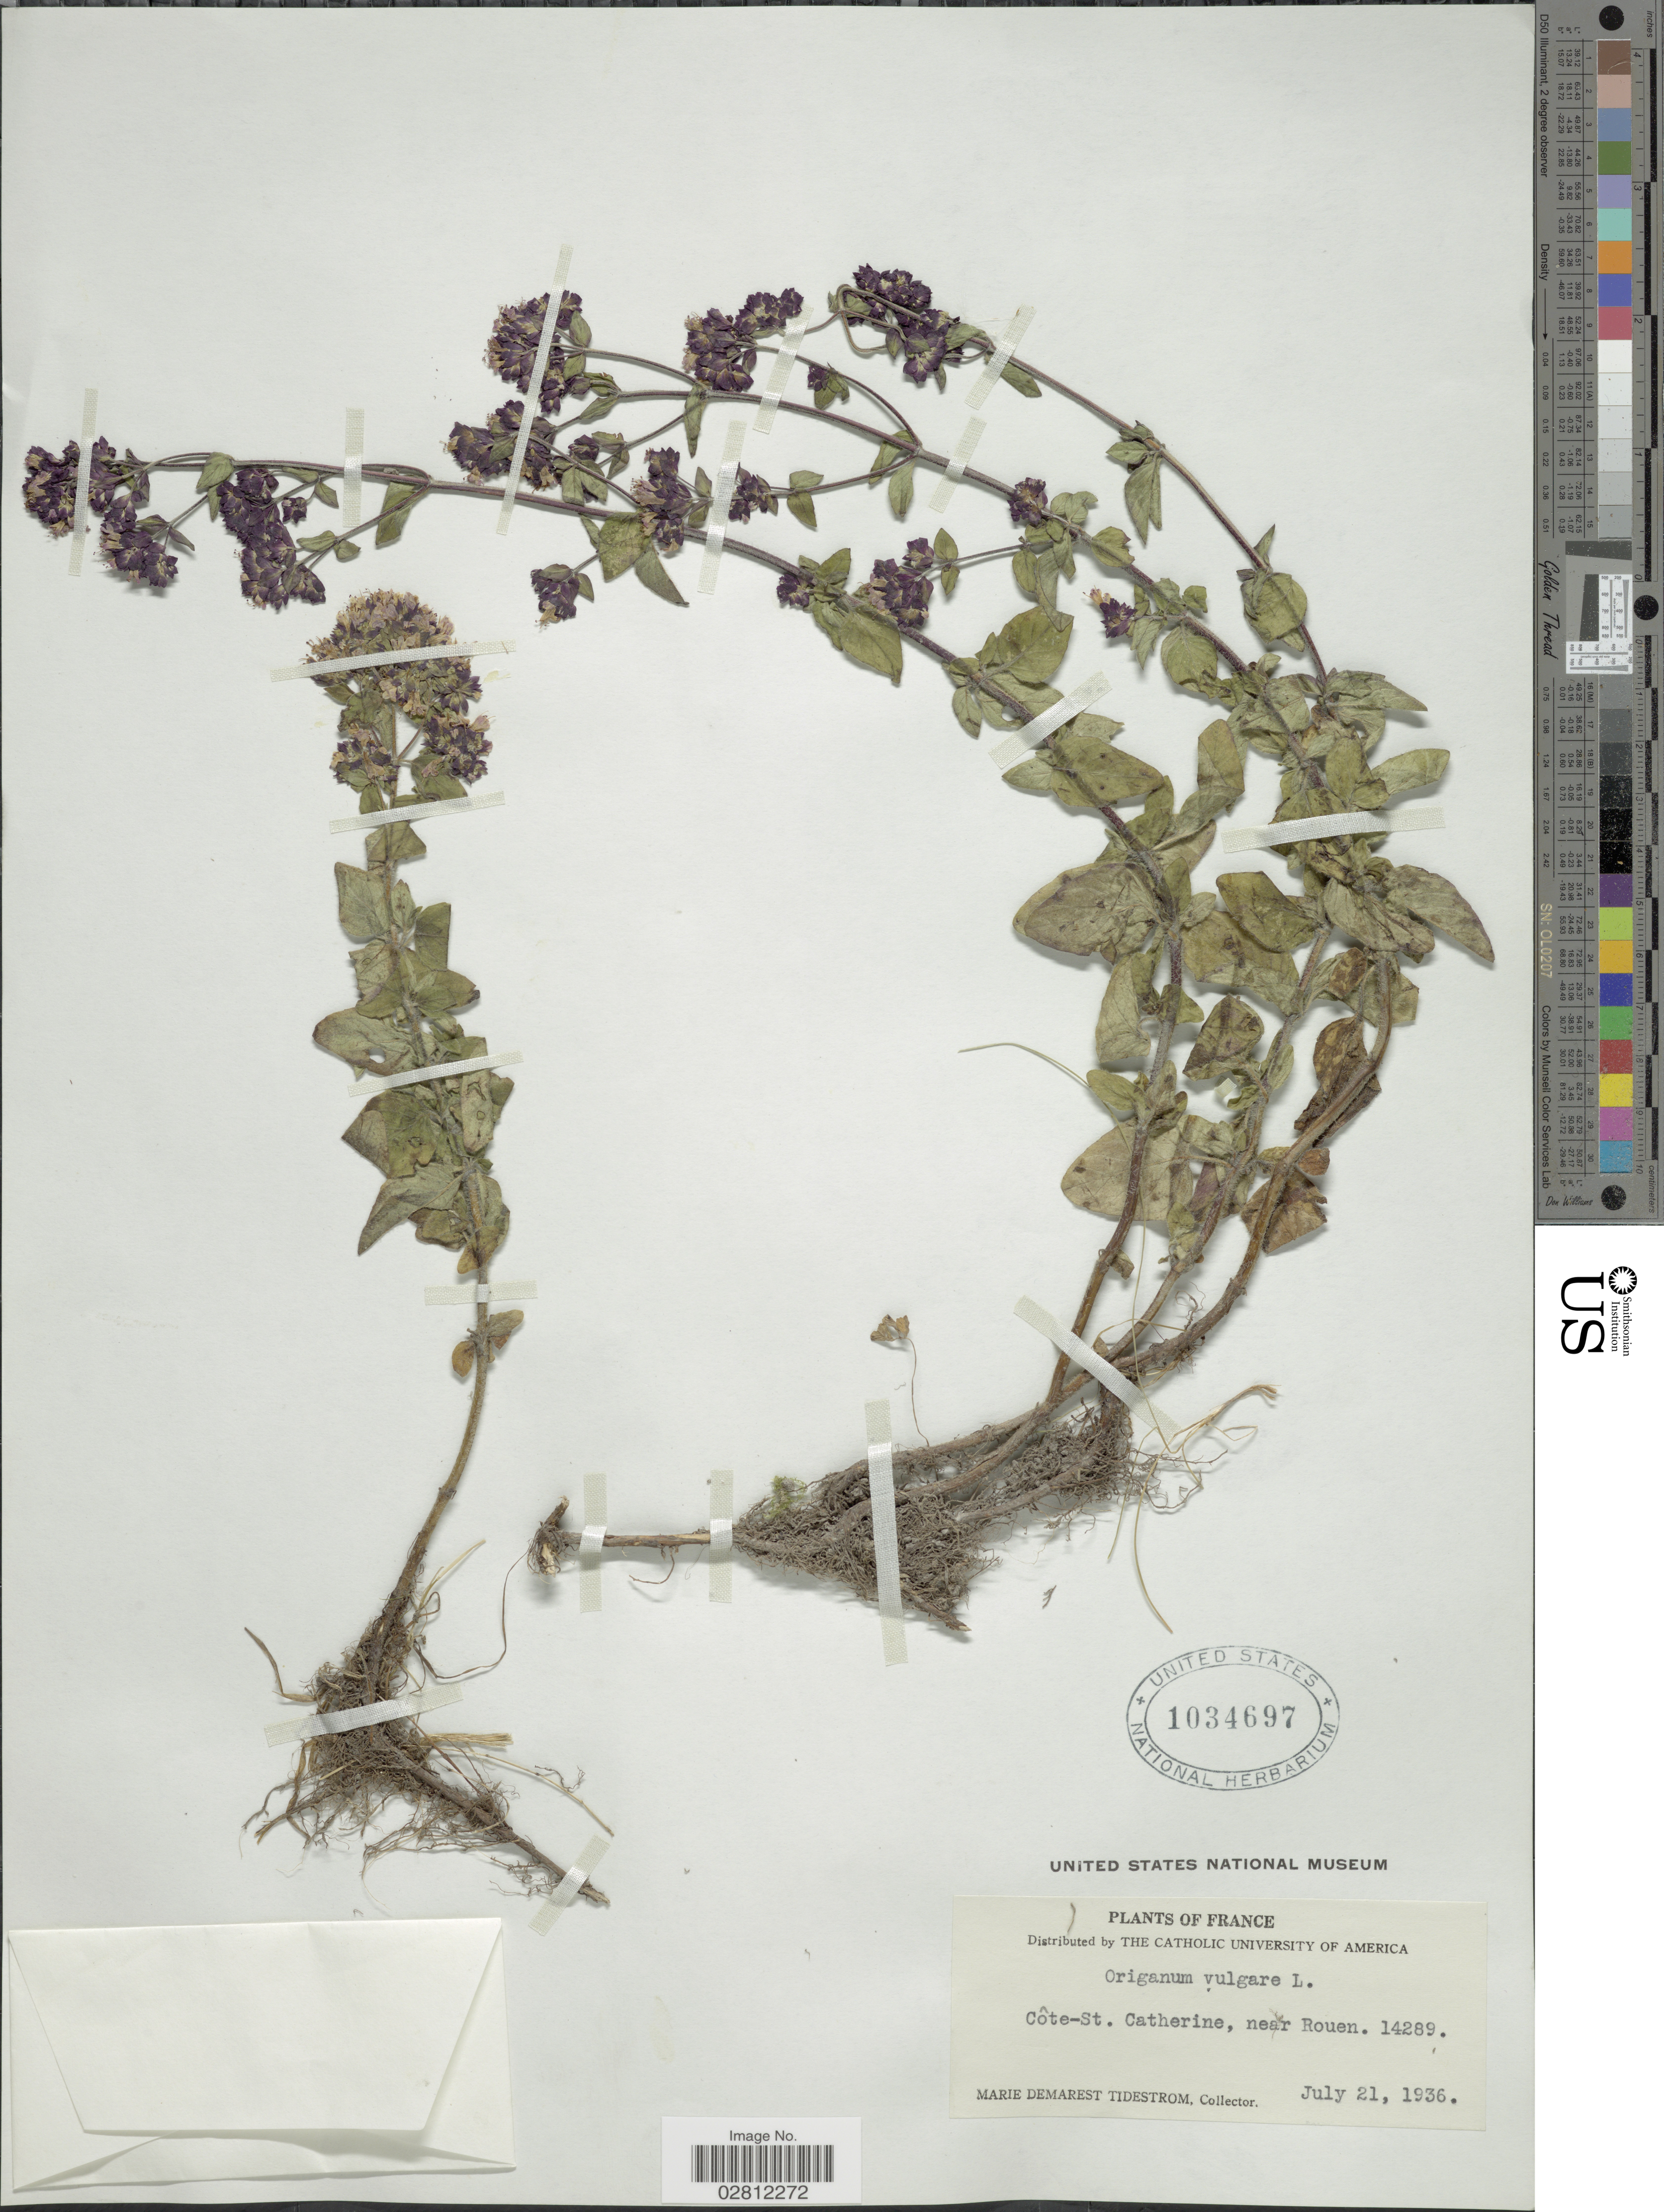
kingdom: Plantae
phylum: Tracheophyta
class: Magnoliopsida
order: Lamiales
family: Lamiaceae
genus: Origanum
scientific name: Origanum vulgare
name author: L.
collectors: M. Tidestrom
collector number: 14289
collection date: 1936-07-21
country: France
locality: Côte-St. Catherine, near Rouen.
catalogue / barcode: US 1034697